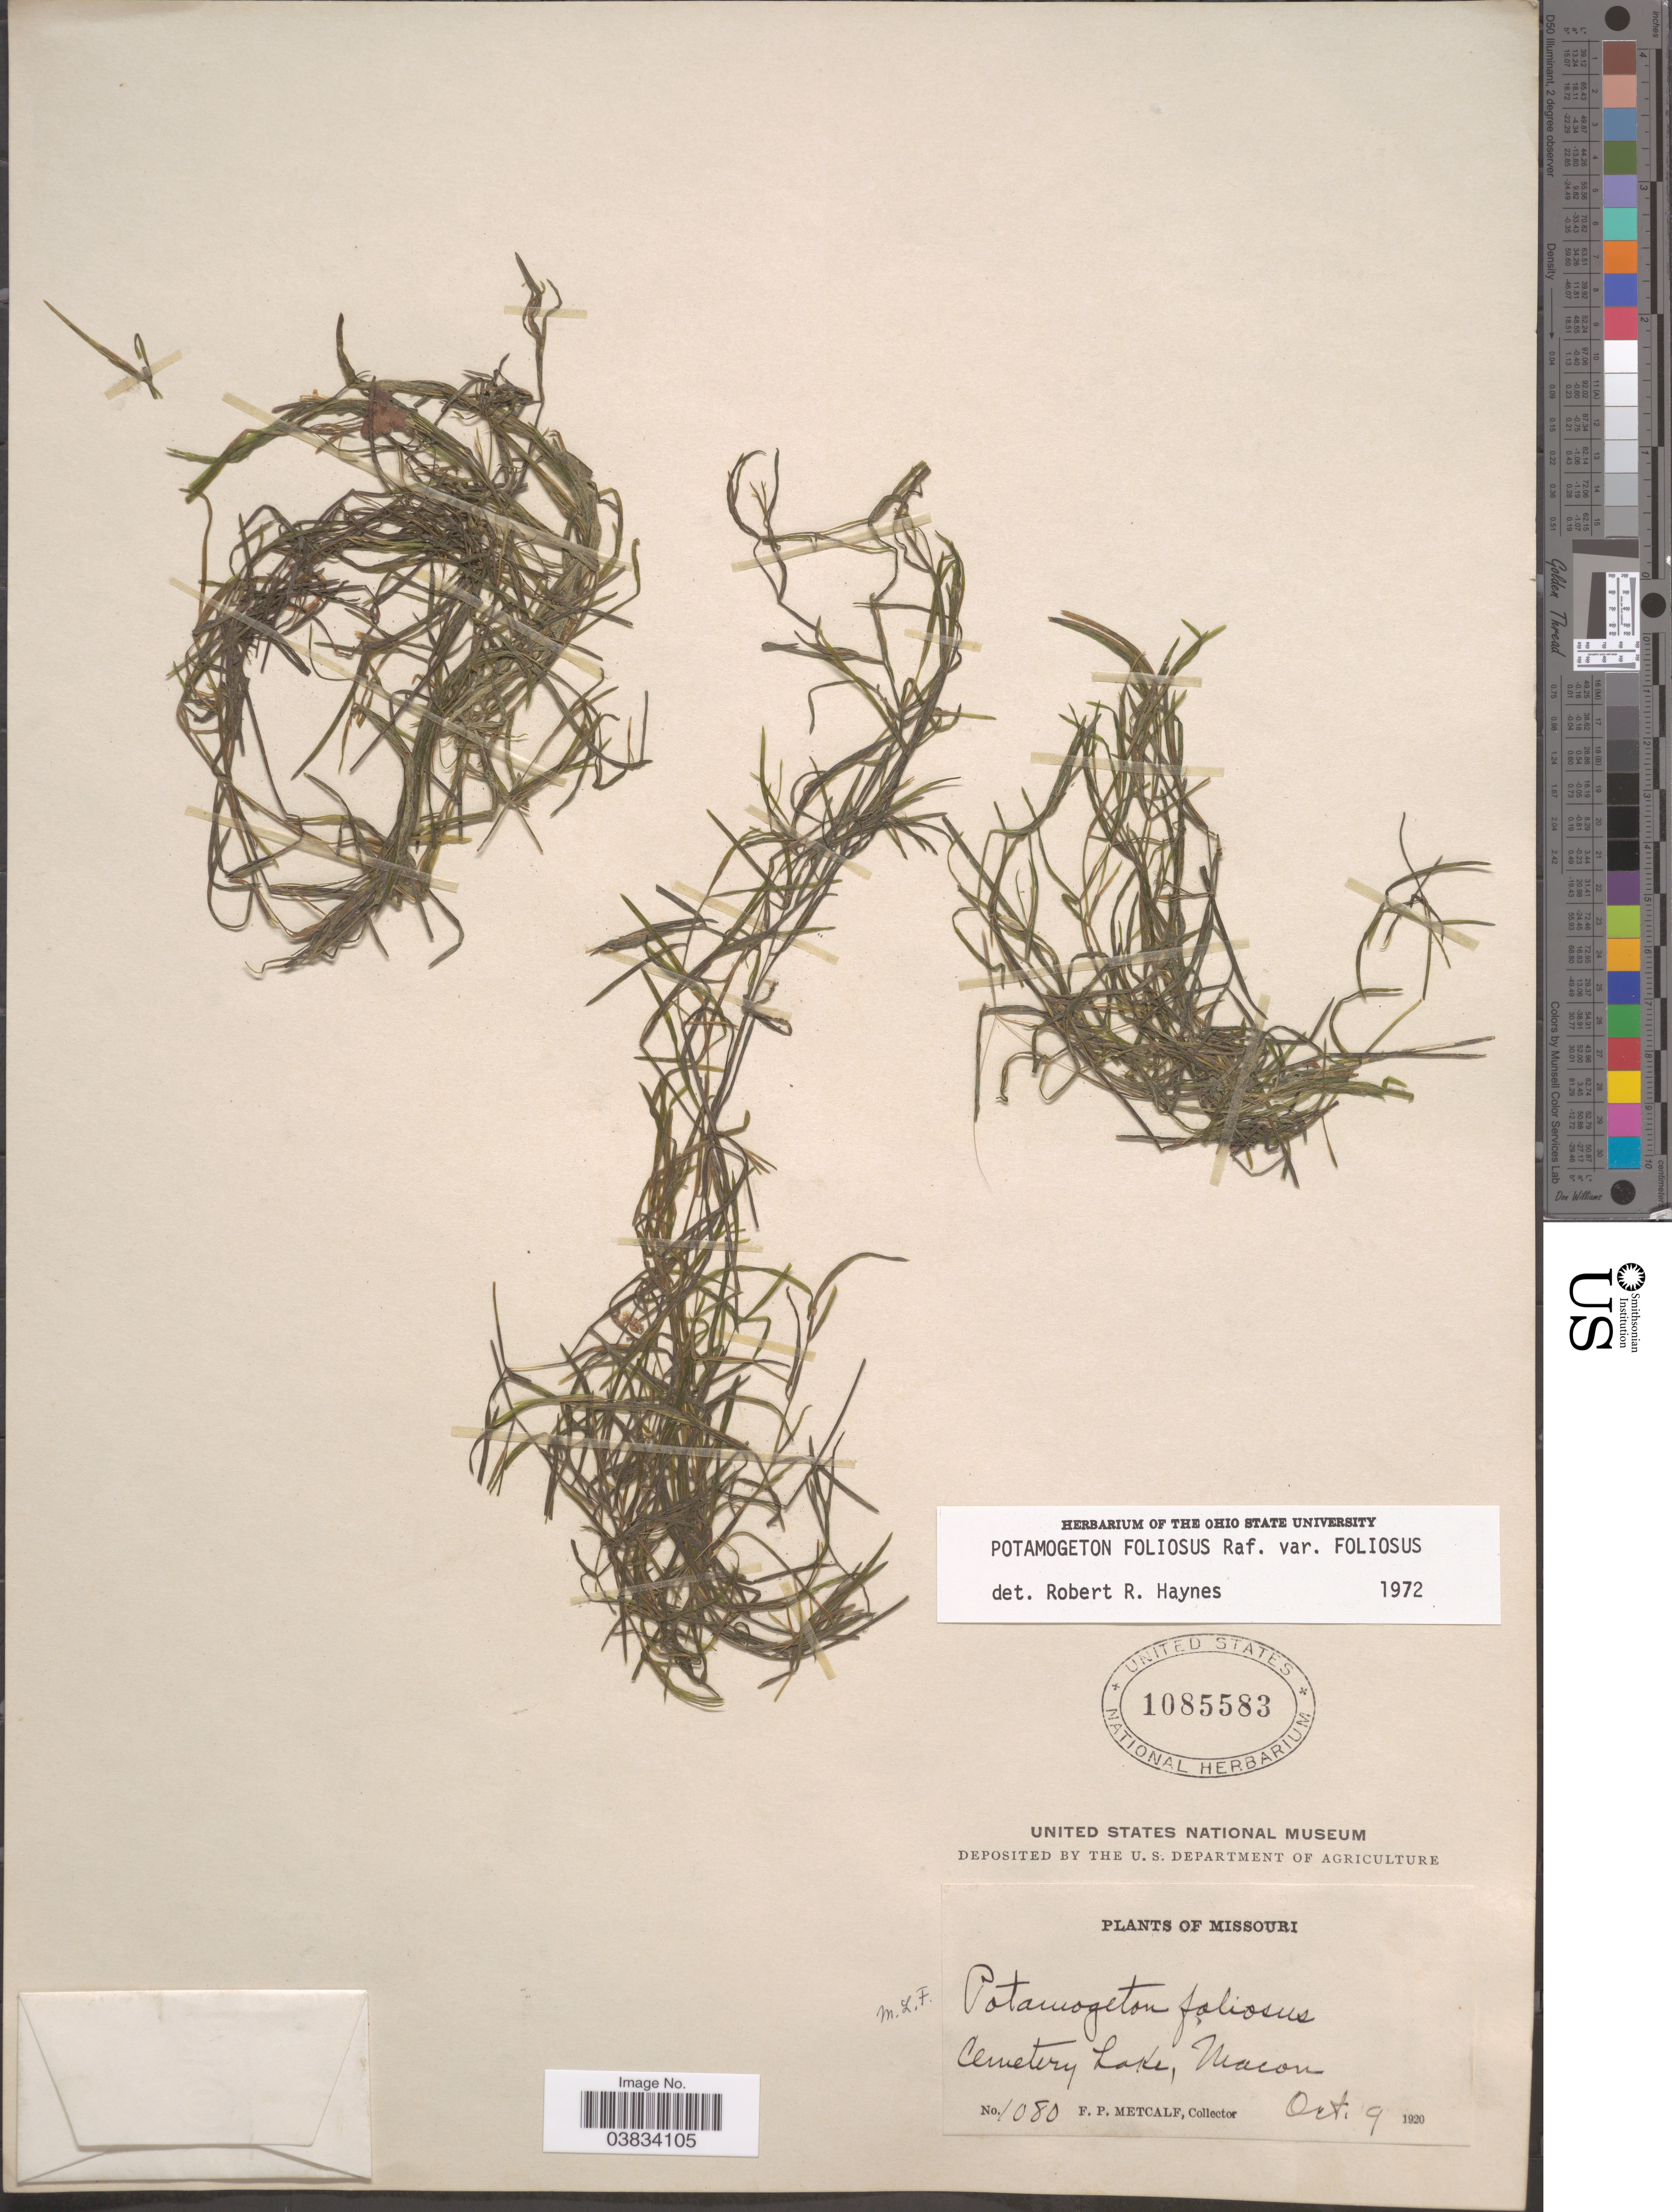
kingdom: Plantae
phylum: Tracheophyta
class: Liliopsida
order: Alismatales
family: Potamogetonaceae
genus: Potamogeton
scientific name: Potamogeton foliosus var. foliosus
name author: Raf.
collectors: F. Metcalf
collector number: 1080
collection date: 1920-10-09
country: United States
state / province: Missouri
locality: Cemetery Lake, Macon.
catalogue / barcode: US 1085583